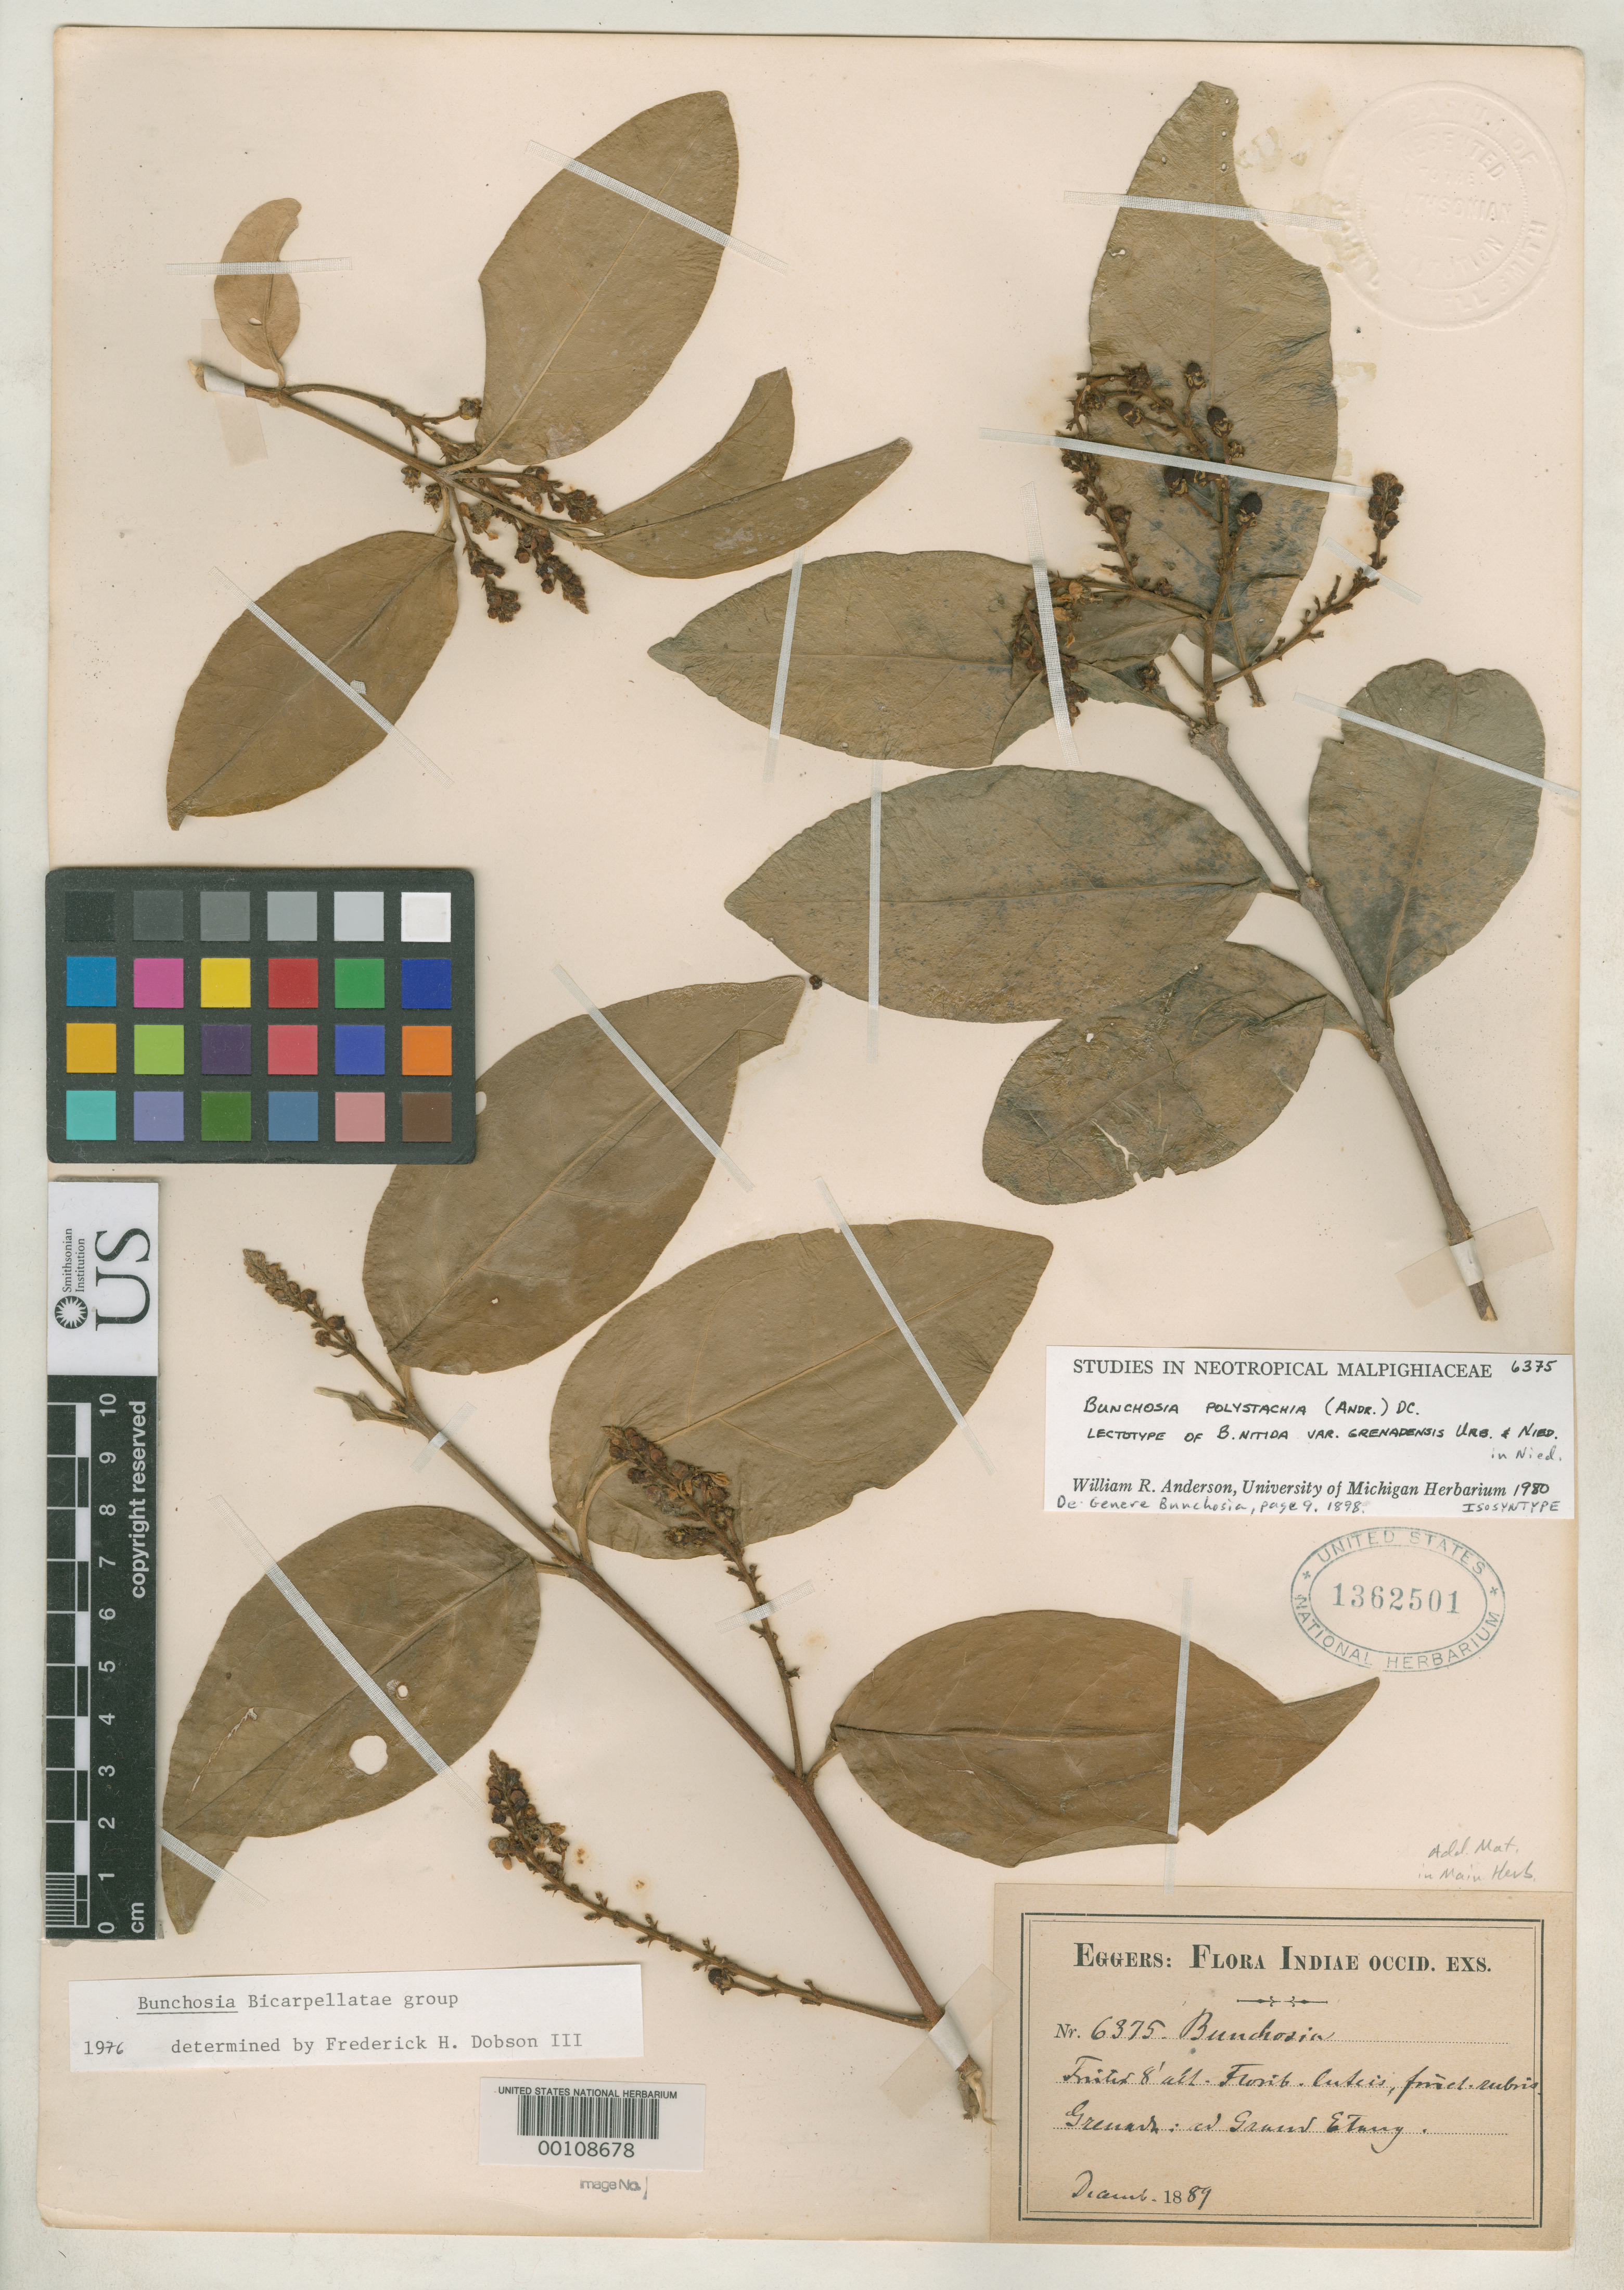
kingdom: Plantae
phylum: Tracheophyta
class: Magnoliopsida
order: Malpighiales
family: Malpighiaceae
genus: Bunchosia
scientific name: Bunchosia nitida var. grenadensis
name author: Urb. & Nied. in Nied.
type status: Isosyntype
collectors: H. F. A. von Eggers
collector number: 6361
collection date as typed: Dec 1889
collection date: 1889-12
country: Grenada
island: Windward Is.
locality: Granada ad Concon [Concord?] Valley.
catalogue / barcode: US 1362502